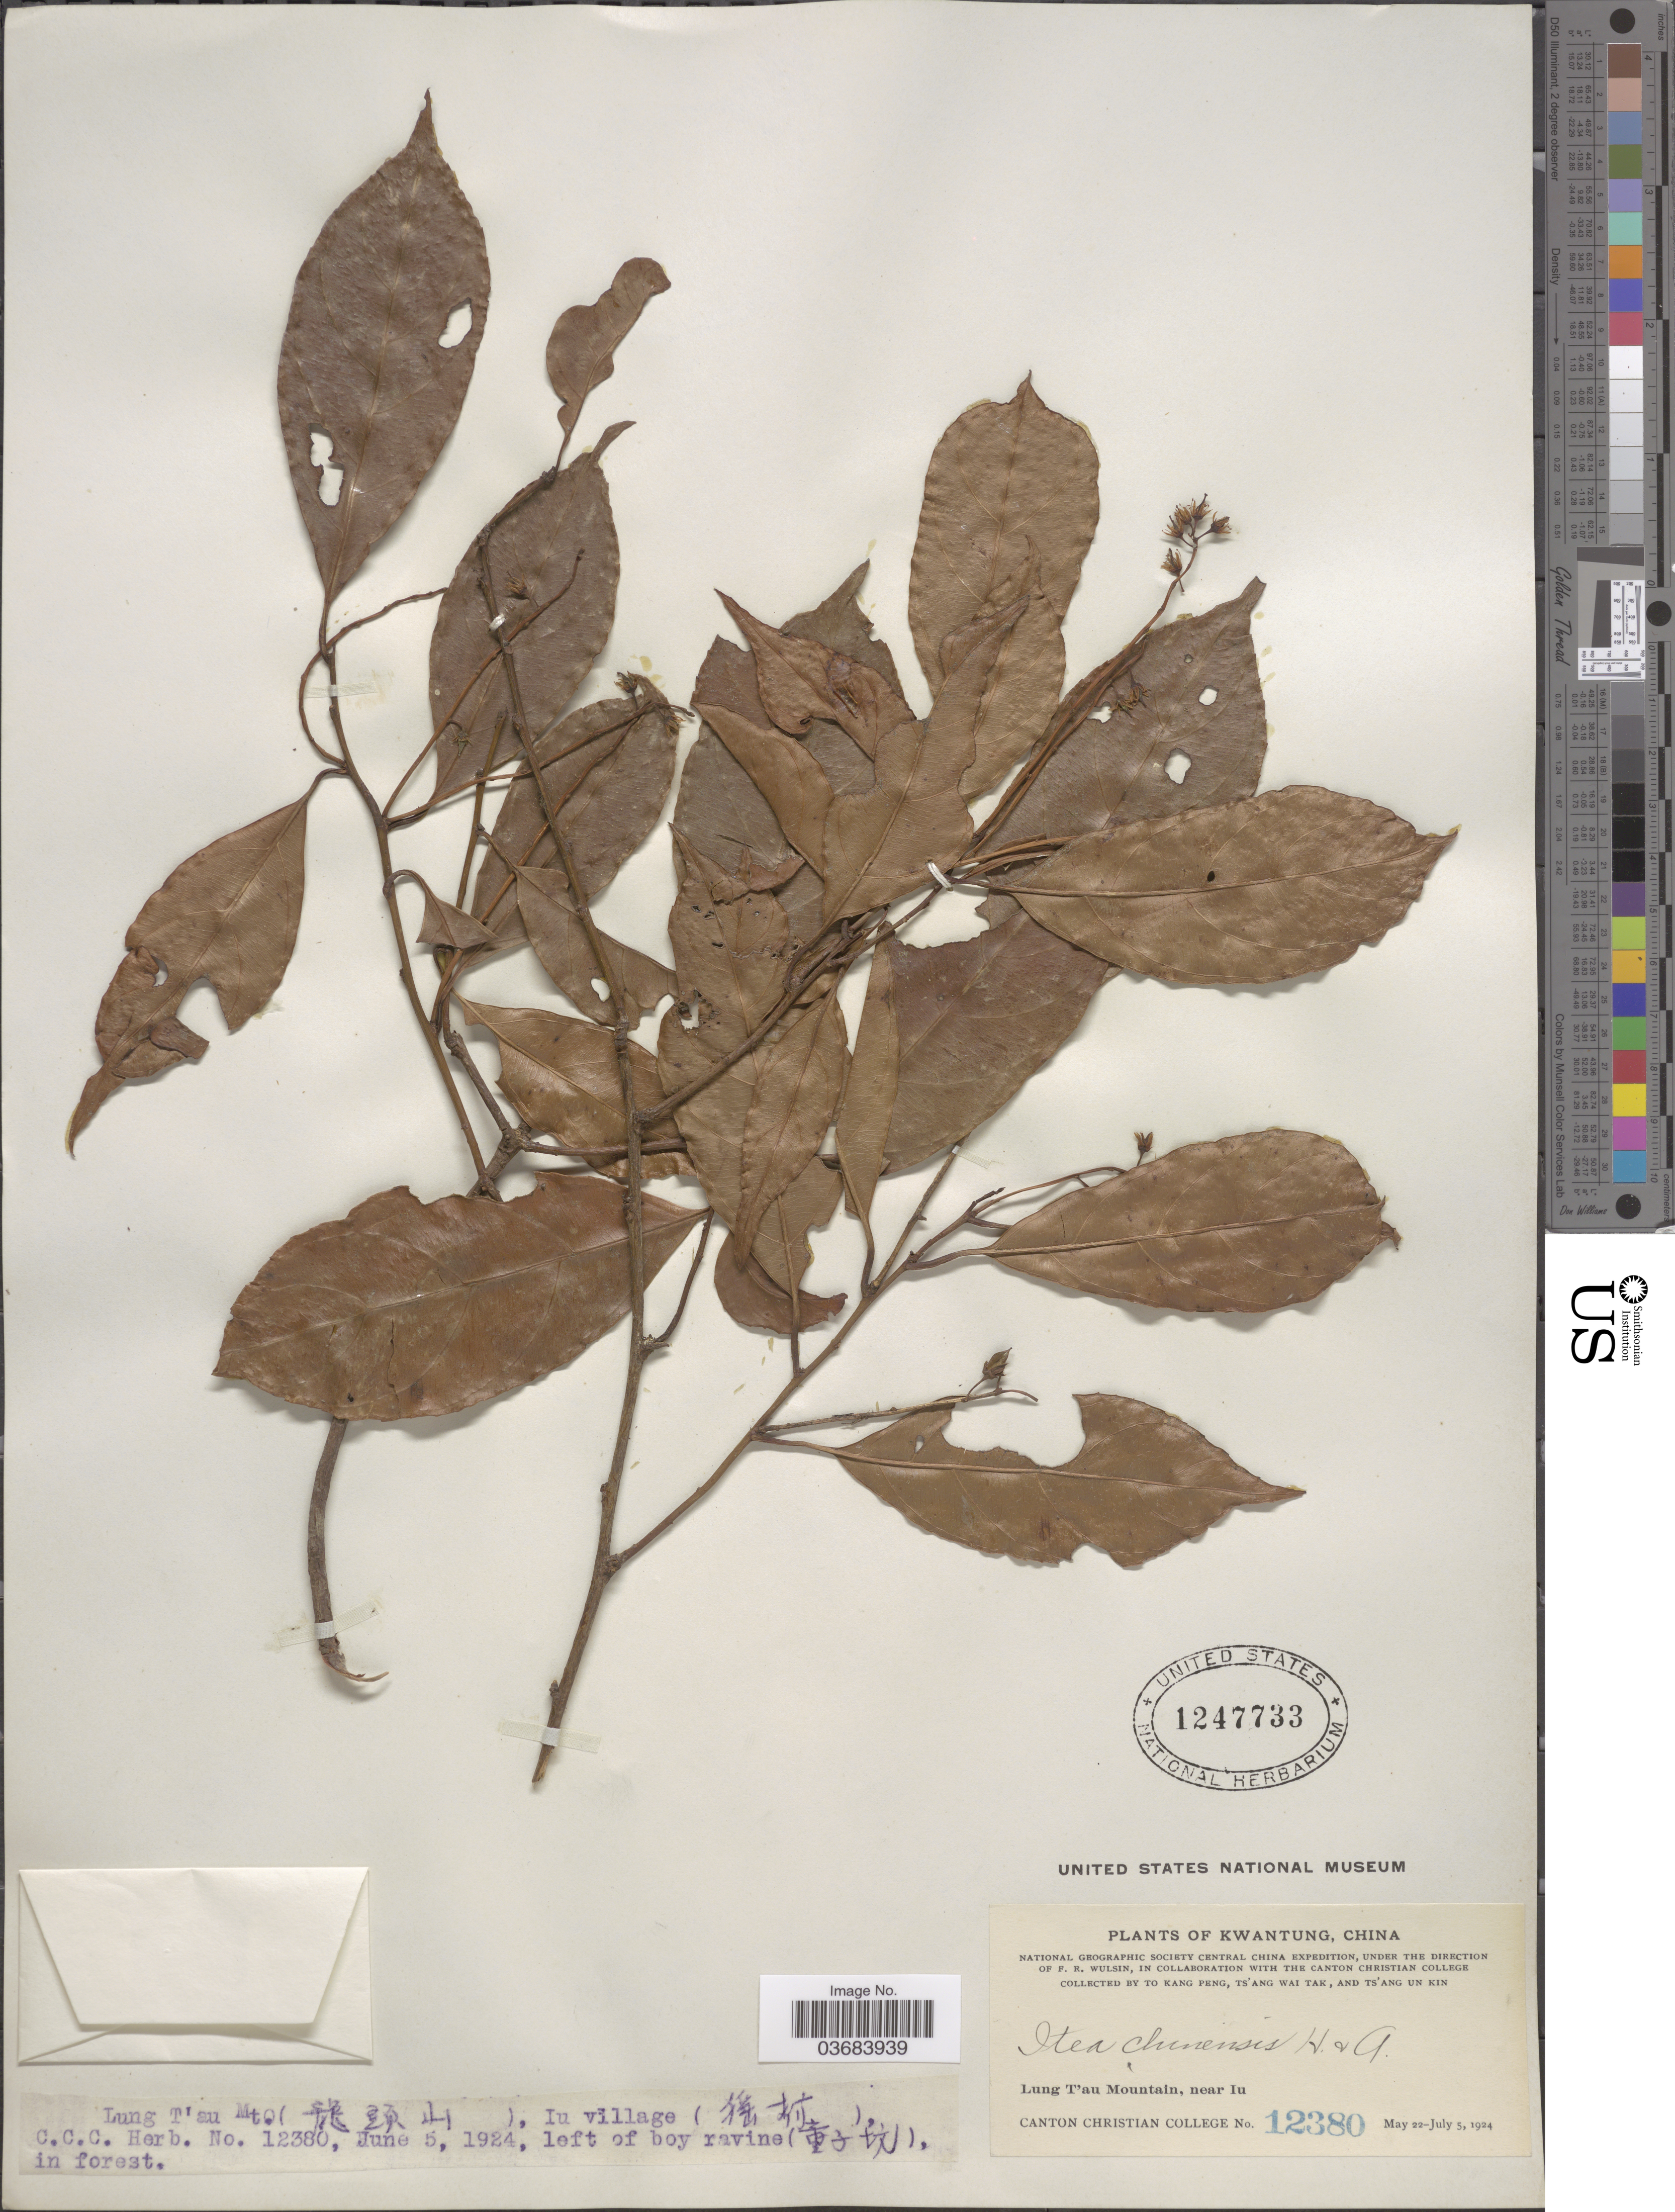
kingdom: Plantae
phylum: Tracheophyta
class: Magnoliopsida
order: Saxifragales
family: Iteaceae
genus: Itea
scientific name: Itea chinensis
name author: W. Hook. & H.J. Arn.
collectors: T. K. Peng, W. T. Tsang & Ts' Ang Un Kin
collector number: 12380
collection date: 1824-06-05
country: China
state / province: Guangdong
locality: Kwantung. National Geographic Society Central China Expedition. Lung T'au Mountain (X), near Iu village (X).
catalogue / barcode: US 1247733